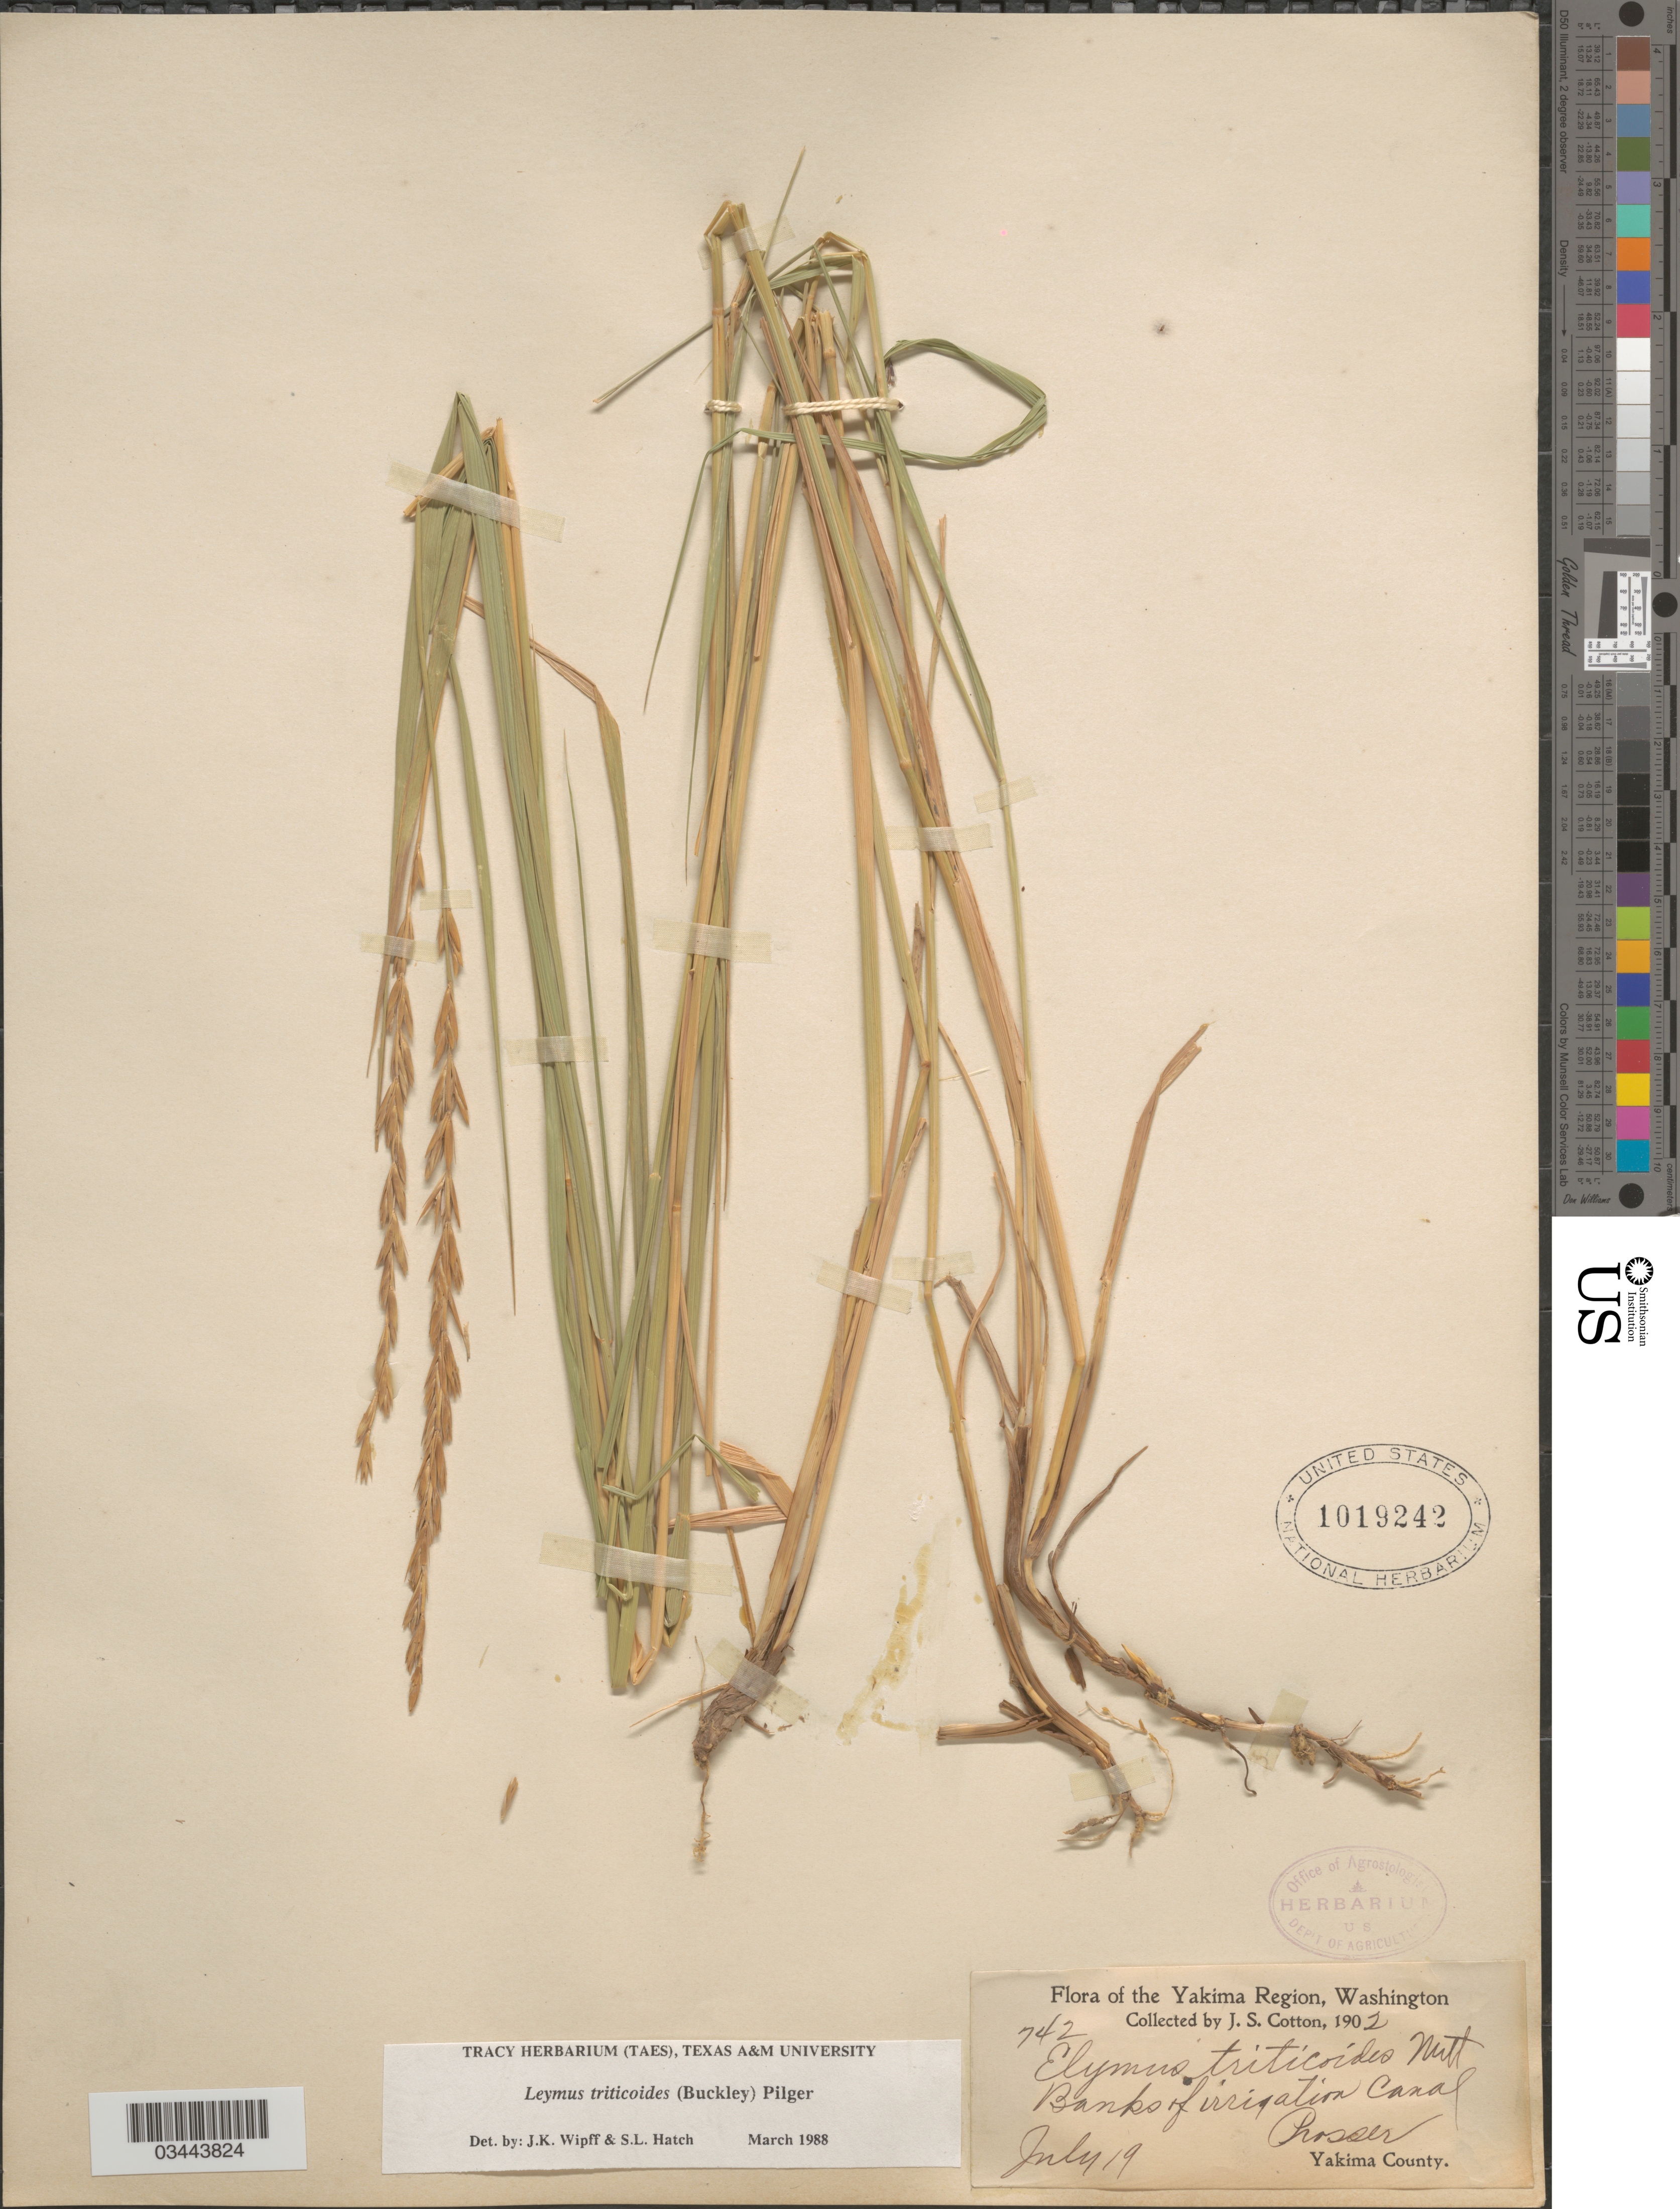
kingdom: Plantae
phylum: Tracheophyta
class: Liliopsida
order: Poales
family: Poaceae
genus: Leymus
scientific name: Leymus triticoides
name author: (Buckley) Pilg.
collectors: J. S. Cotton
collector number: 742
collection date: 1902-07-19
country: United States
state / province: Washington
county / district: Yakima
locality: Yakima Region. Banks of irrigation Canal Prosser. Yakima County.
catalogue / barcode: US 1019242